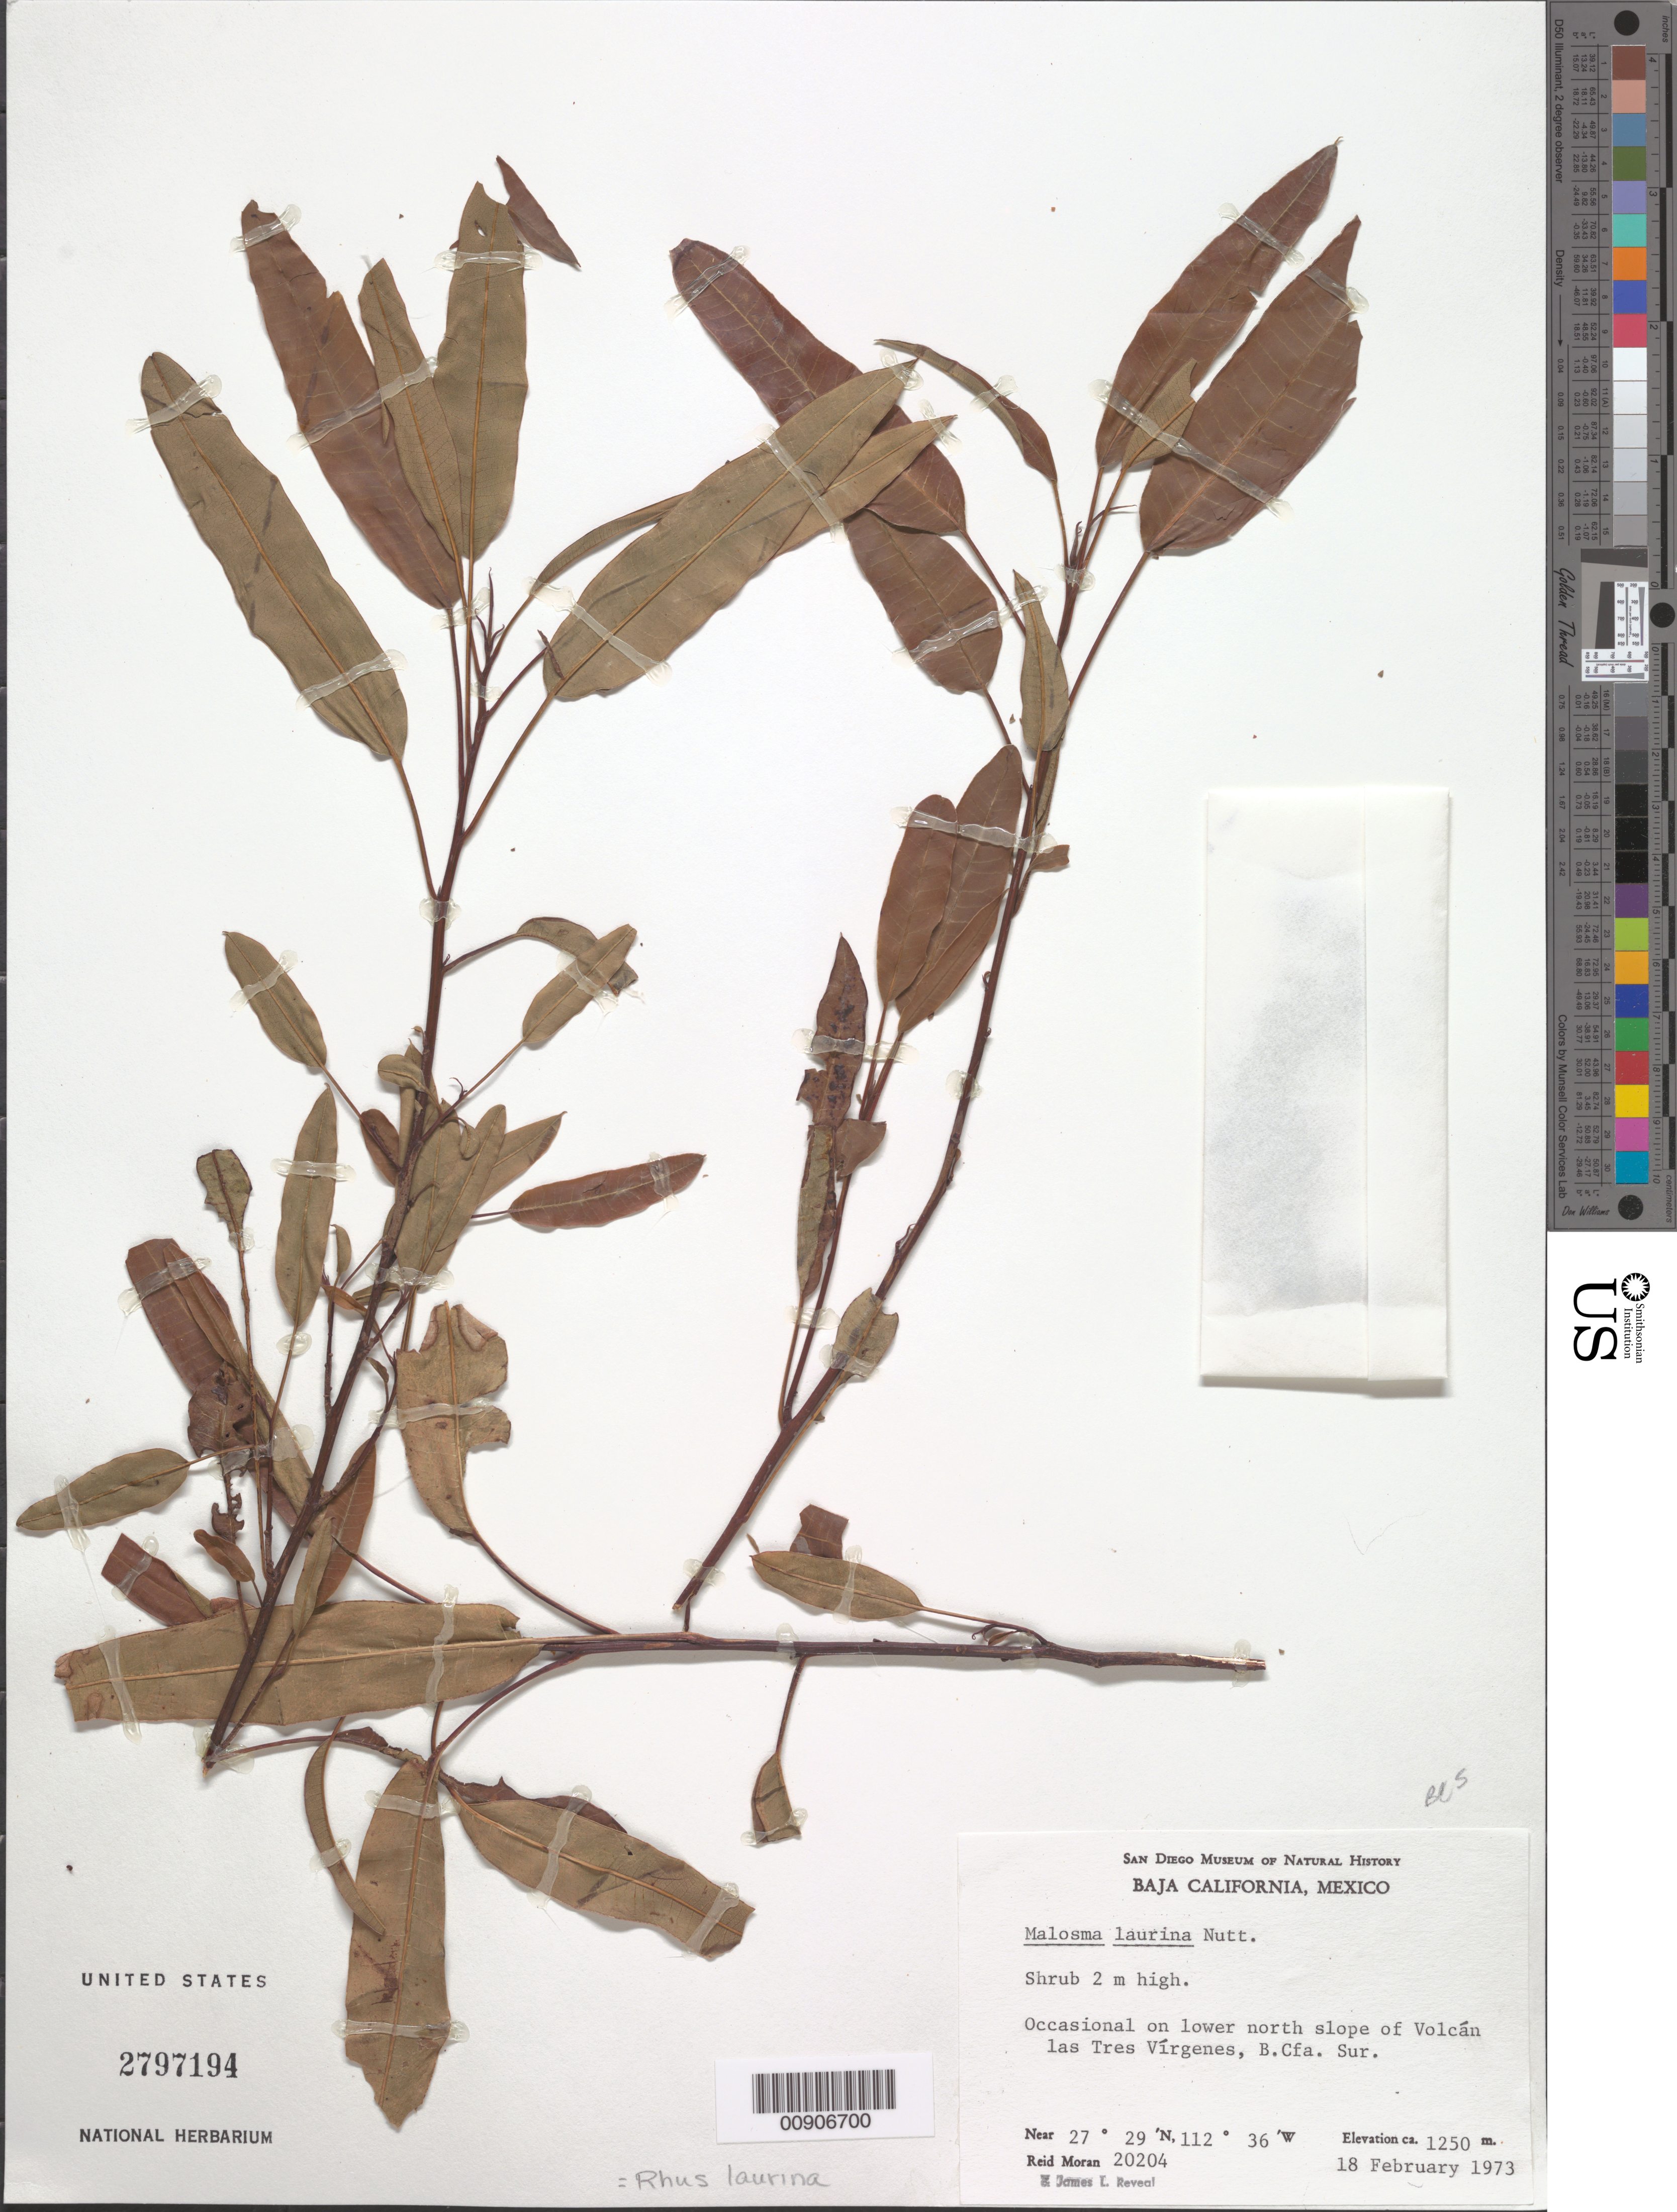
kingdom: Plantae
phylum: Tracheophyta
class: Magnoliopsida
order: Sapindales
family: Anacardiaceae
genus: Malosma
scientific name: Malosma laurina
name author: (Nutt.) Nutt. ex Abrams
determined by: Mitchell, John D.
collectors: R. V. Moran & J. L. Reveal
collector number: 20204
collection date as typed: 18 Feb 1973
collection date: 1973-02-18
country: Mexico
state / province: Baja California Sur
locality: Lower north slope of Volcán las Tres Vírgenes, Baja California Sur.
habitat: North slope of Volcán.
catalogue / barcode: US 2797194